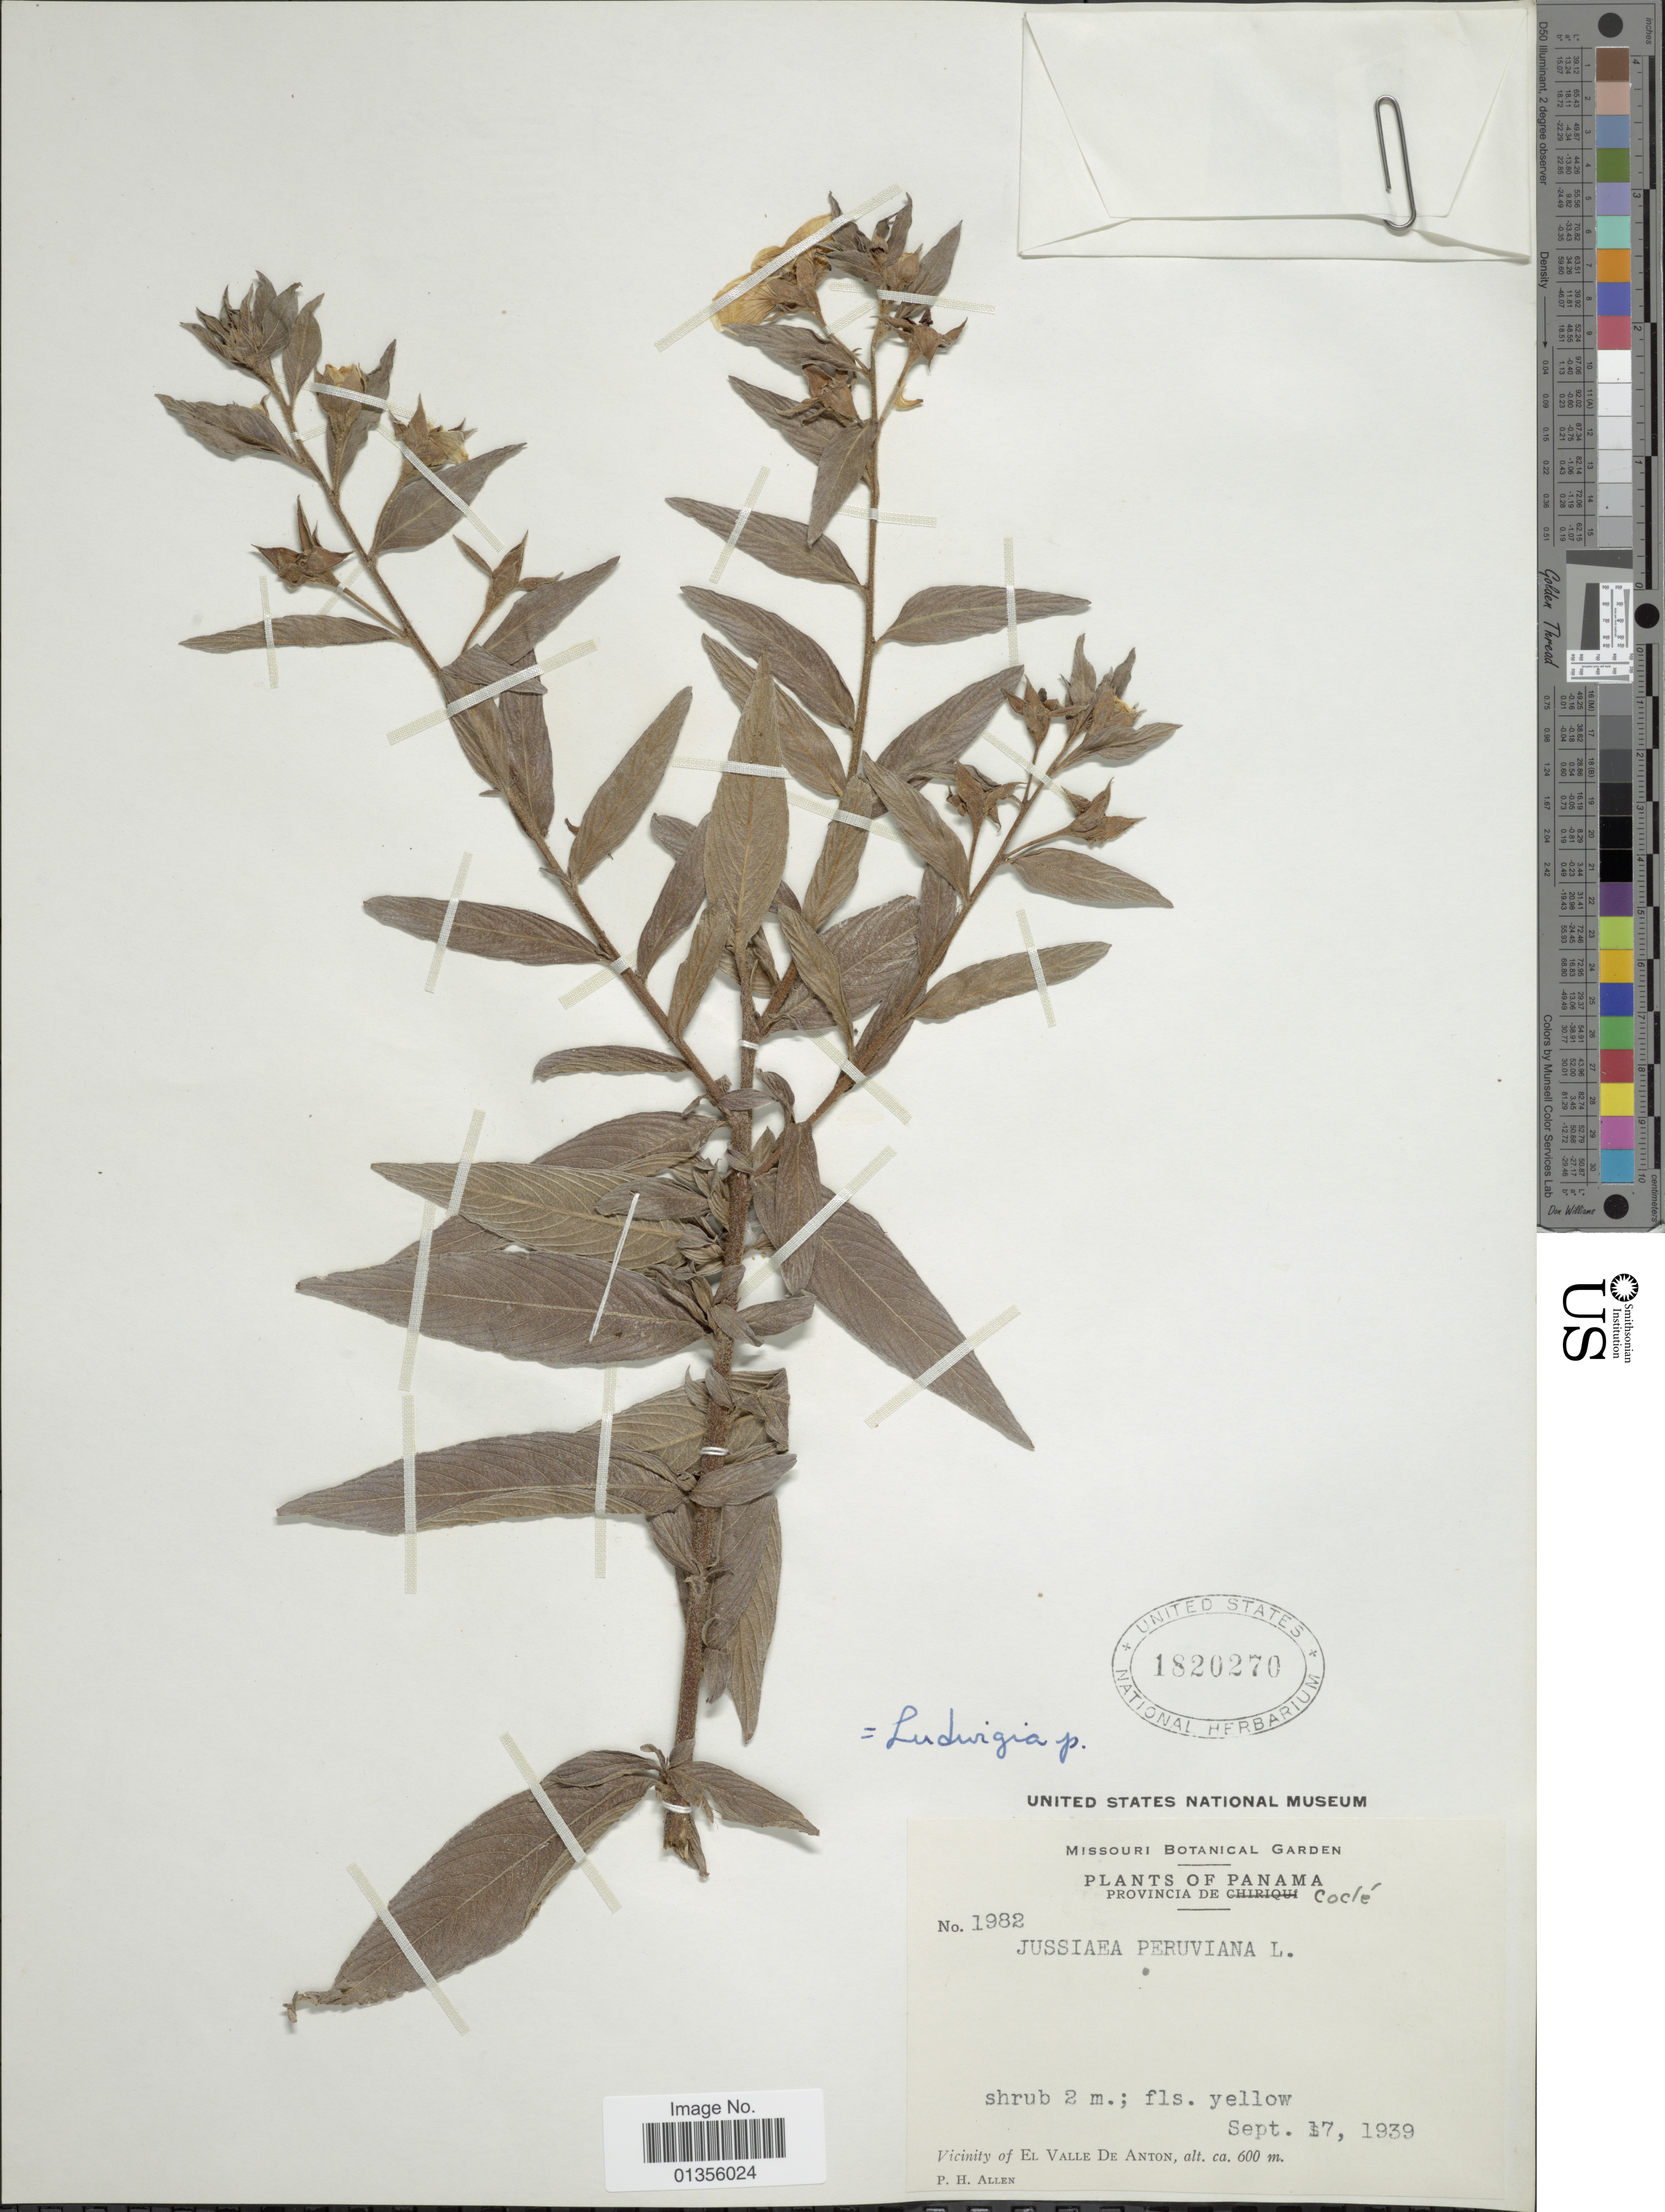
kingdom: Plantae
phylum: Tracheophyta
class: Magnoliopsida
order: Myrtales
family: Onagraceae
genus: Ludwigia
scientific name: Ludwigia peruviana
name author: (L.) H. Hara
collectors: P. H. Allen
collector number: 1982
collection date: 1939-09-17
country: Panama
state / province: Coclé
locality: Vicinity of El Valle De Anton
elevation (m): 600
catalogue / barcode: US 1820270